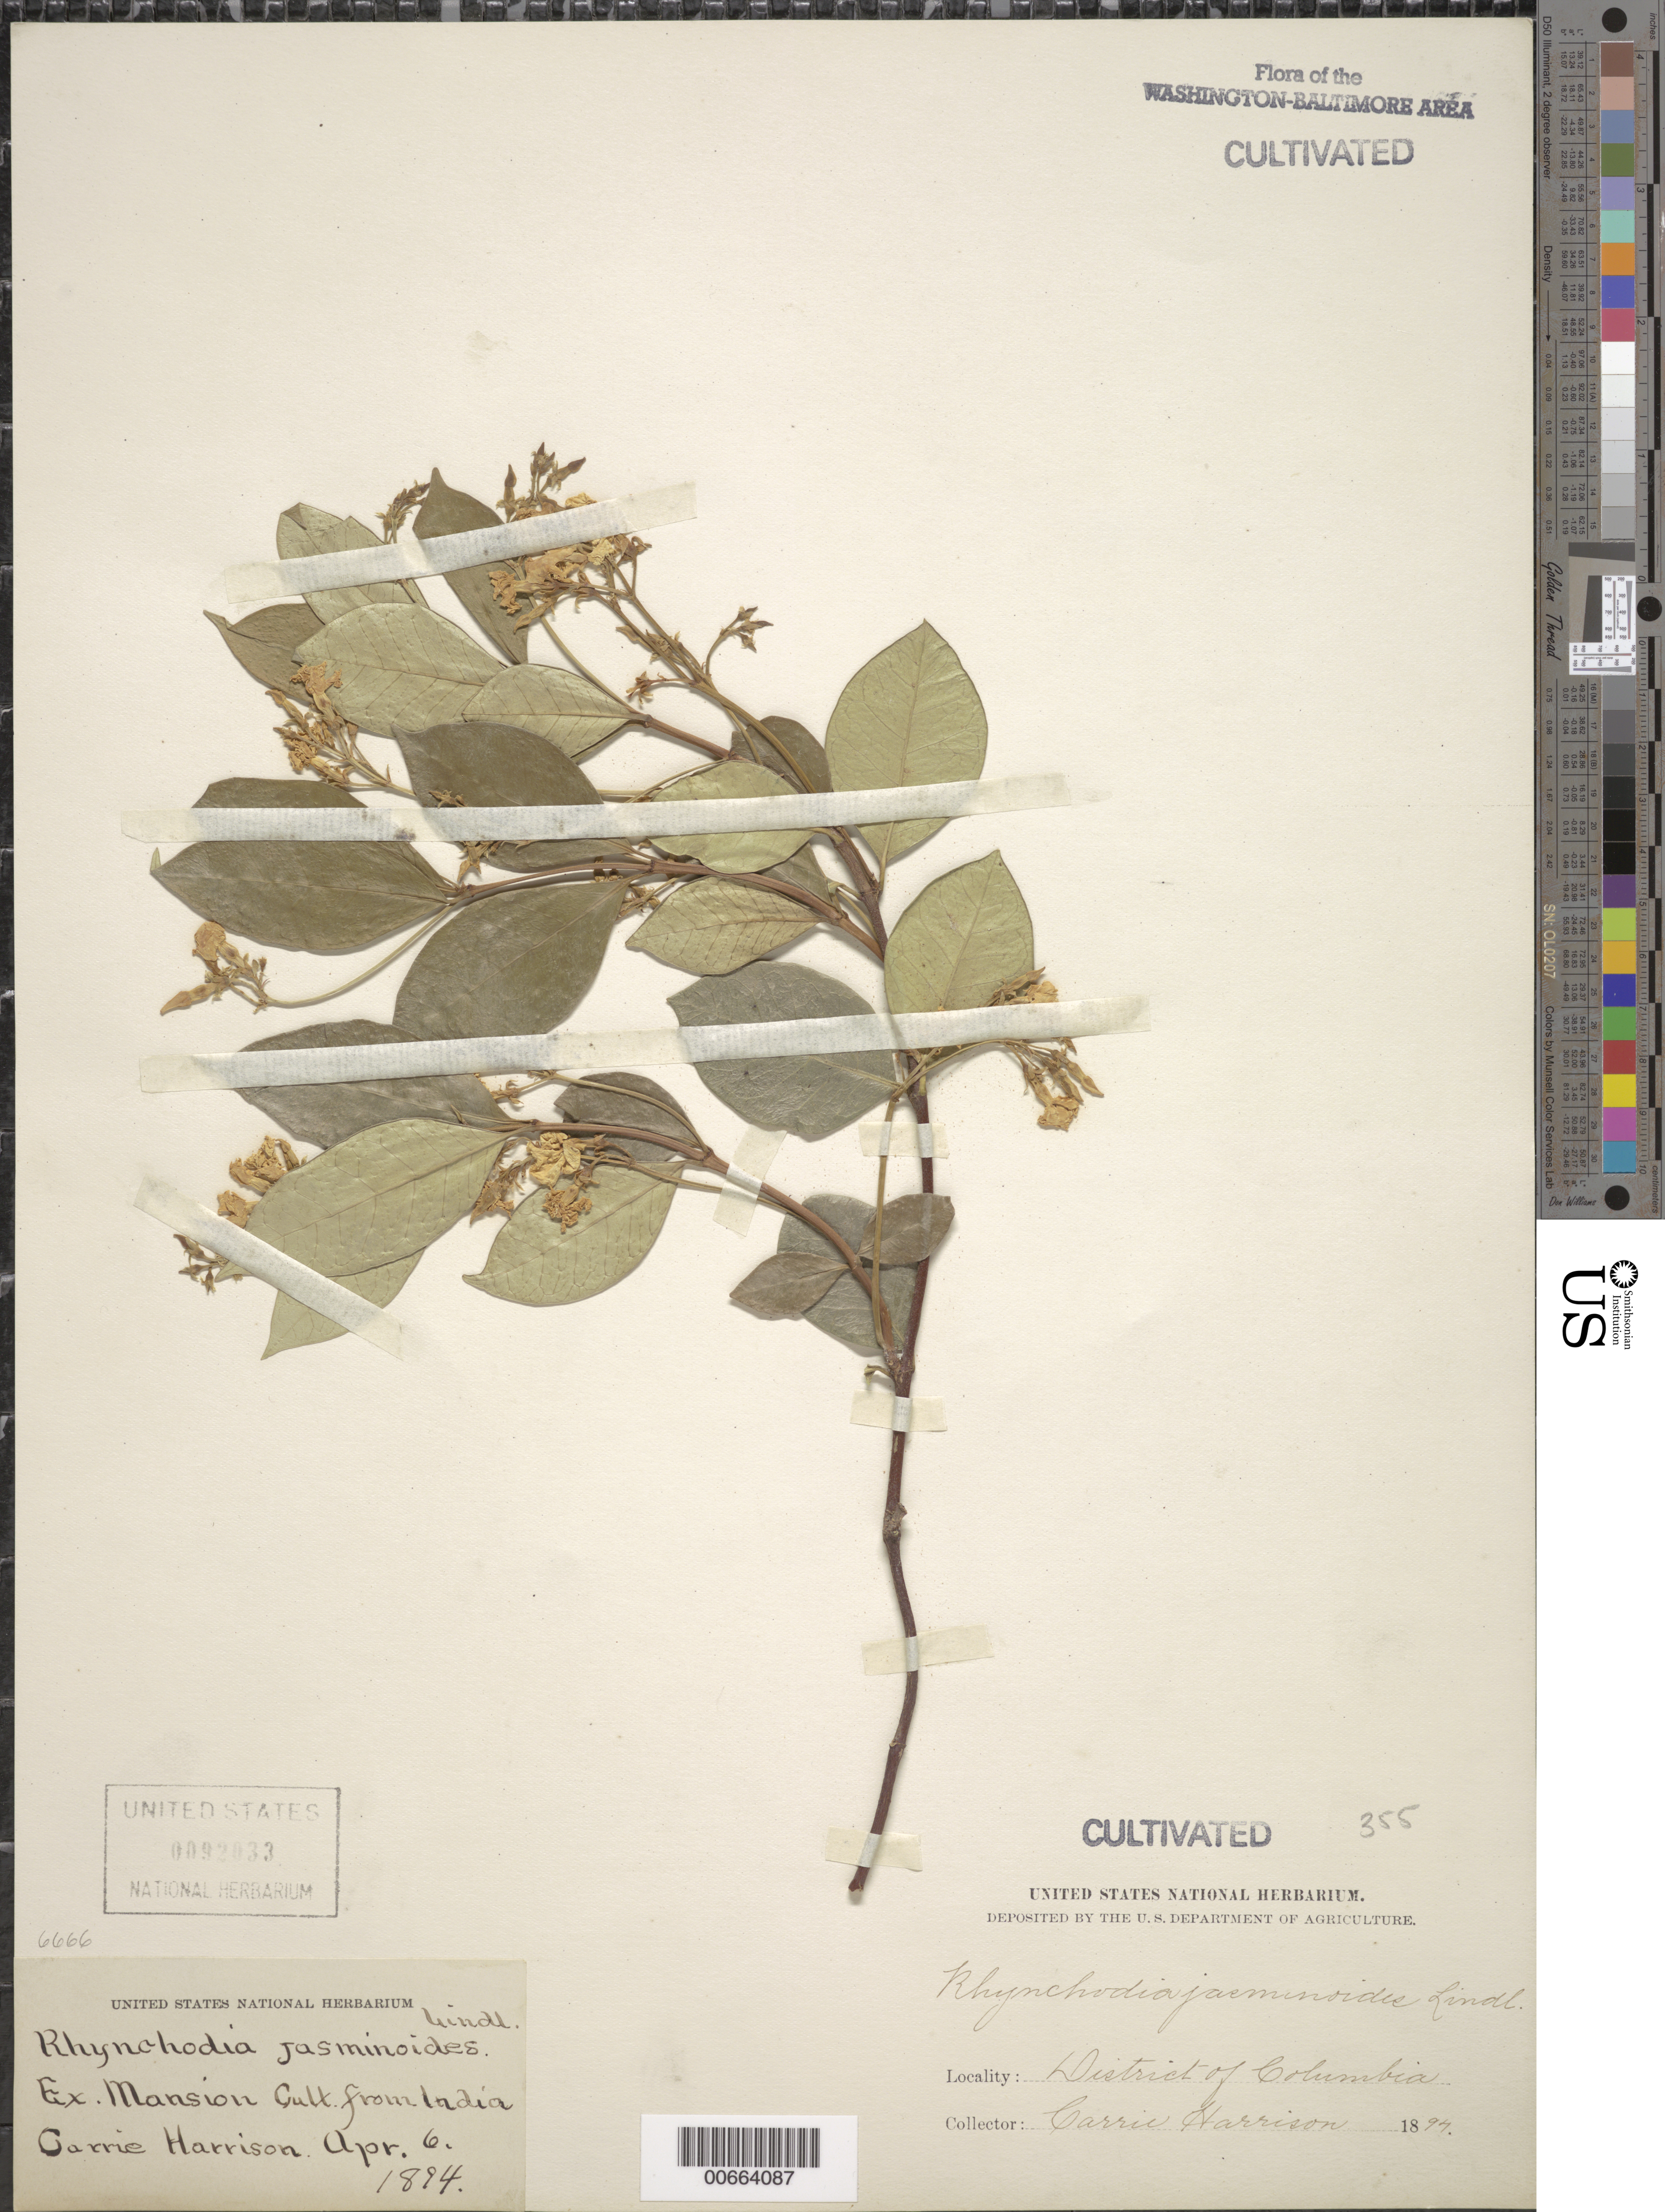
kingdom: Plantae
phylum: Tracheophyta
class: Magnoliopsida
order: Gentianales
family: Apocynaceae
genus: Rhynchodia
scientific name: Rhynchodia jasminoides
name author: Lindl.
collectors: C. Harrison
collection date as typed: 06 Apr 1894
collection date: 1894-04-06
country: United States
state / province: District of Columbia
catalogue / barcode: US 92033